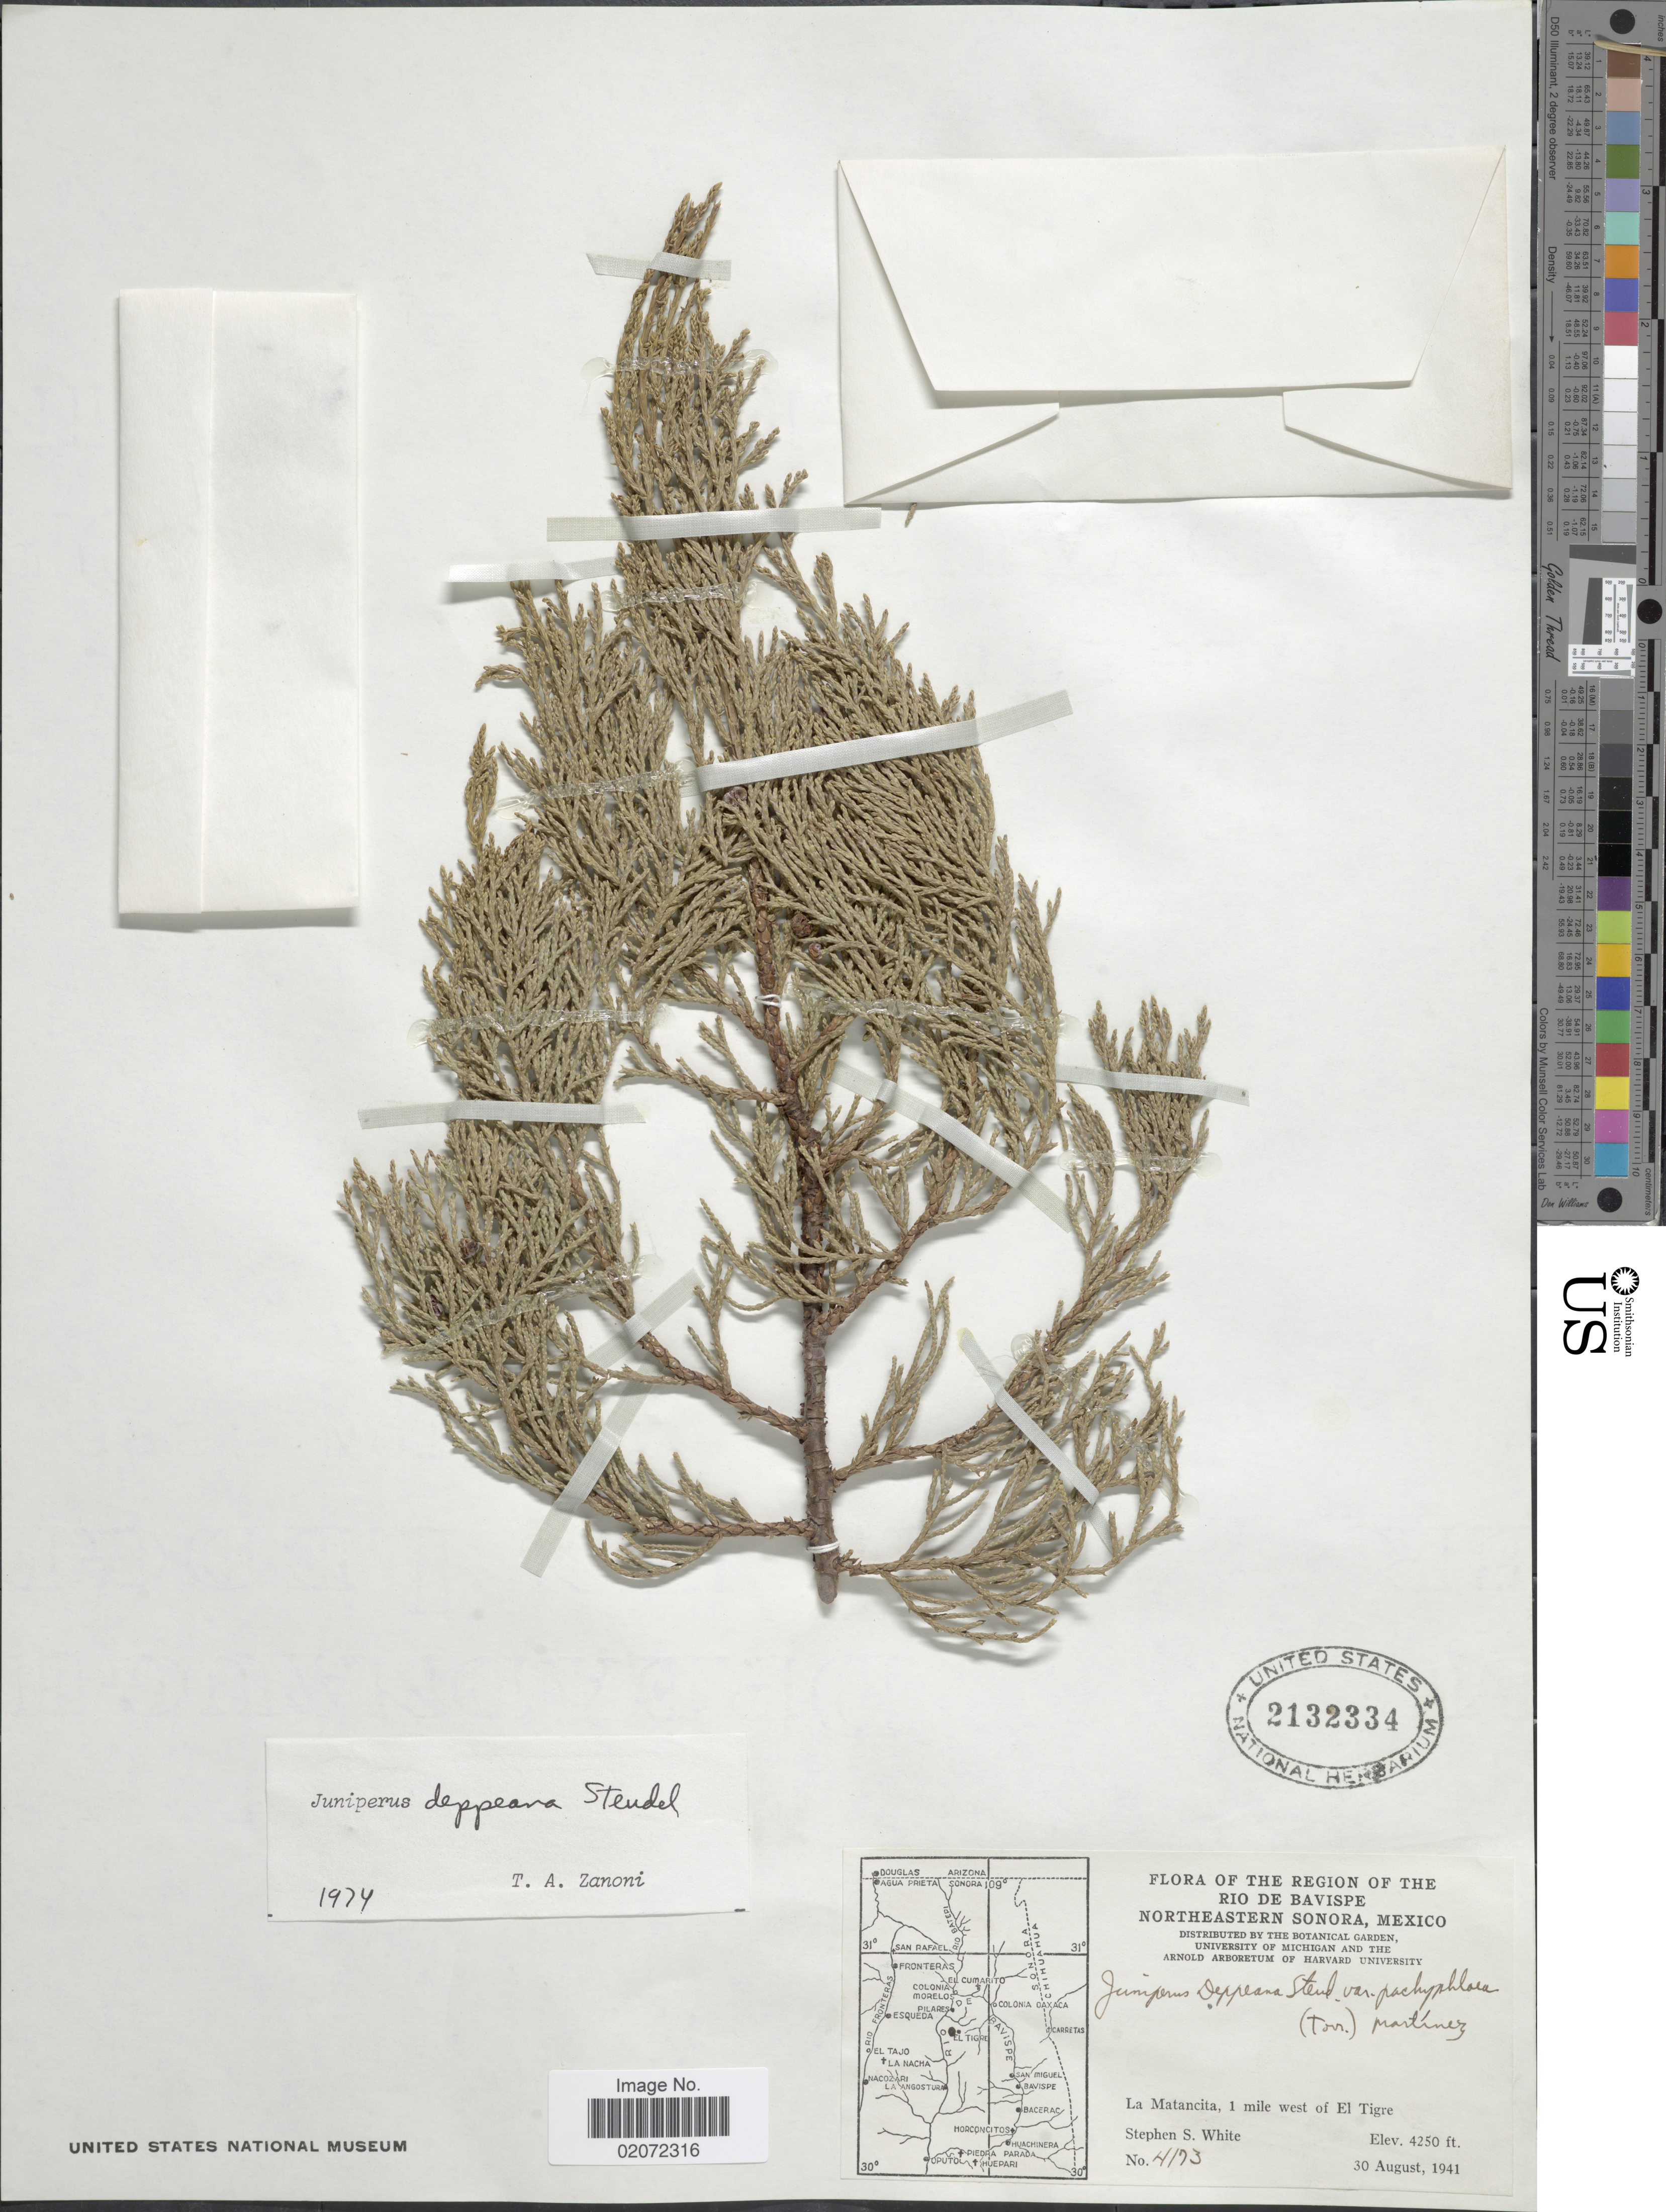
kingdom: Plantae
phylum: Tracheophyta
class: Pinopsida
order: Pinales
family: Cupressaceae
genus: Juniperus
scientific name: Juniperus deppeana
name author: Steud.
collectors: S. S. White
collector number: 4173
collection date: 1941-08-30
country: Mexico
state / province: Sonora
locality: Region of the Rio de Bavispe. Northeastern Sonora, La Matancita, 1 mile west of El Tigre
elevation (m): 1295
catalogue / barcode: US 2132334